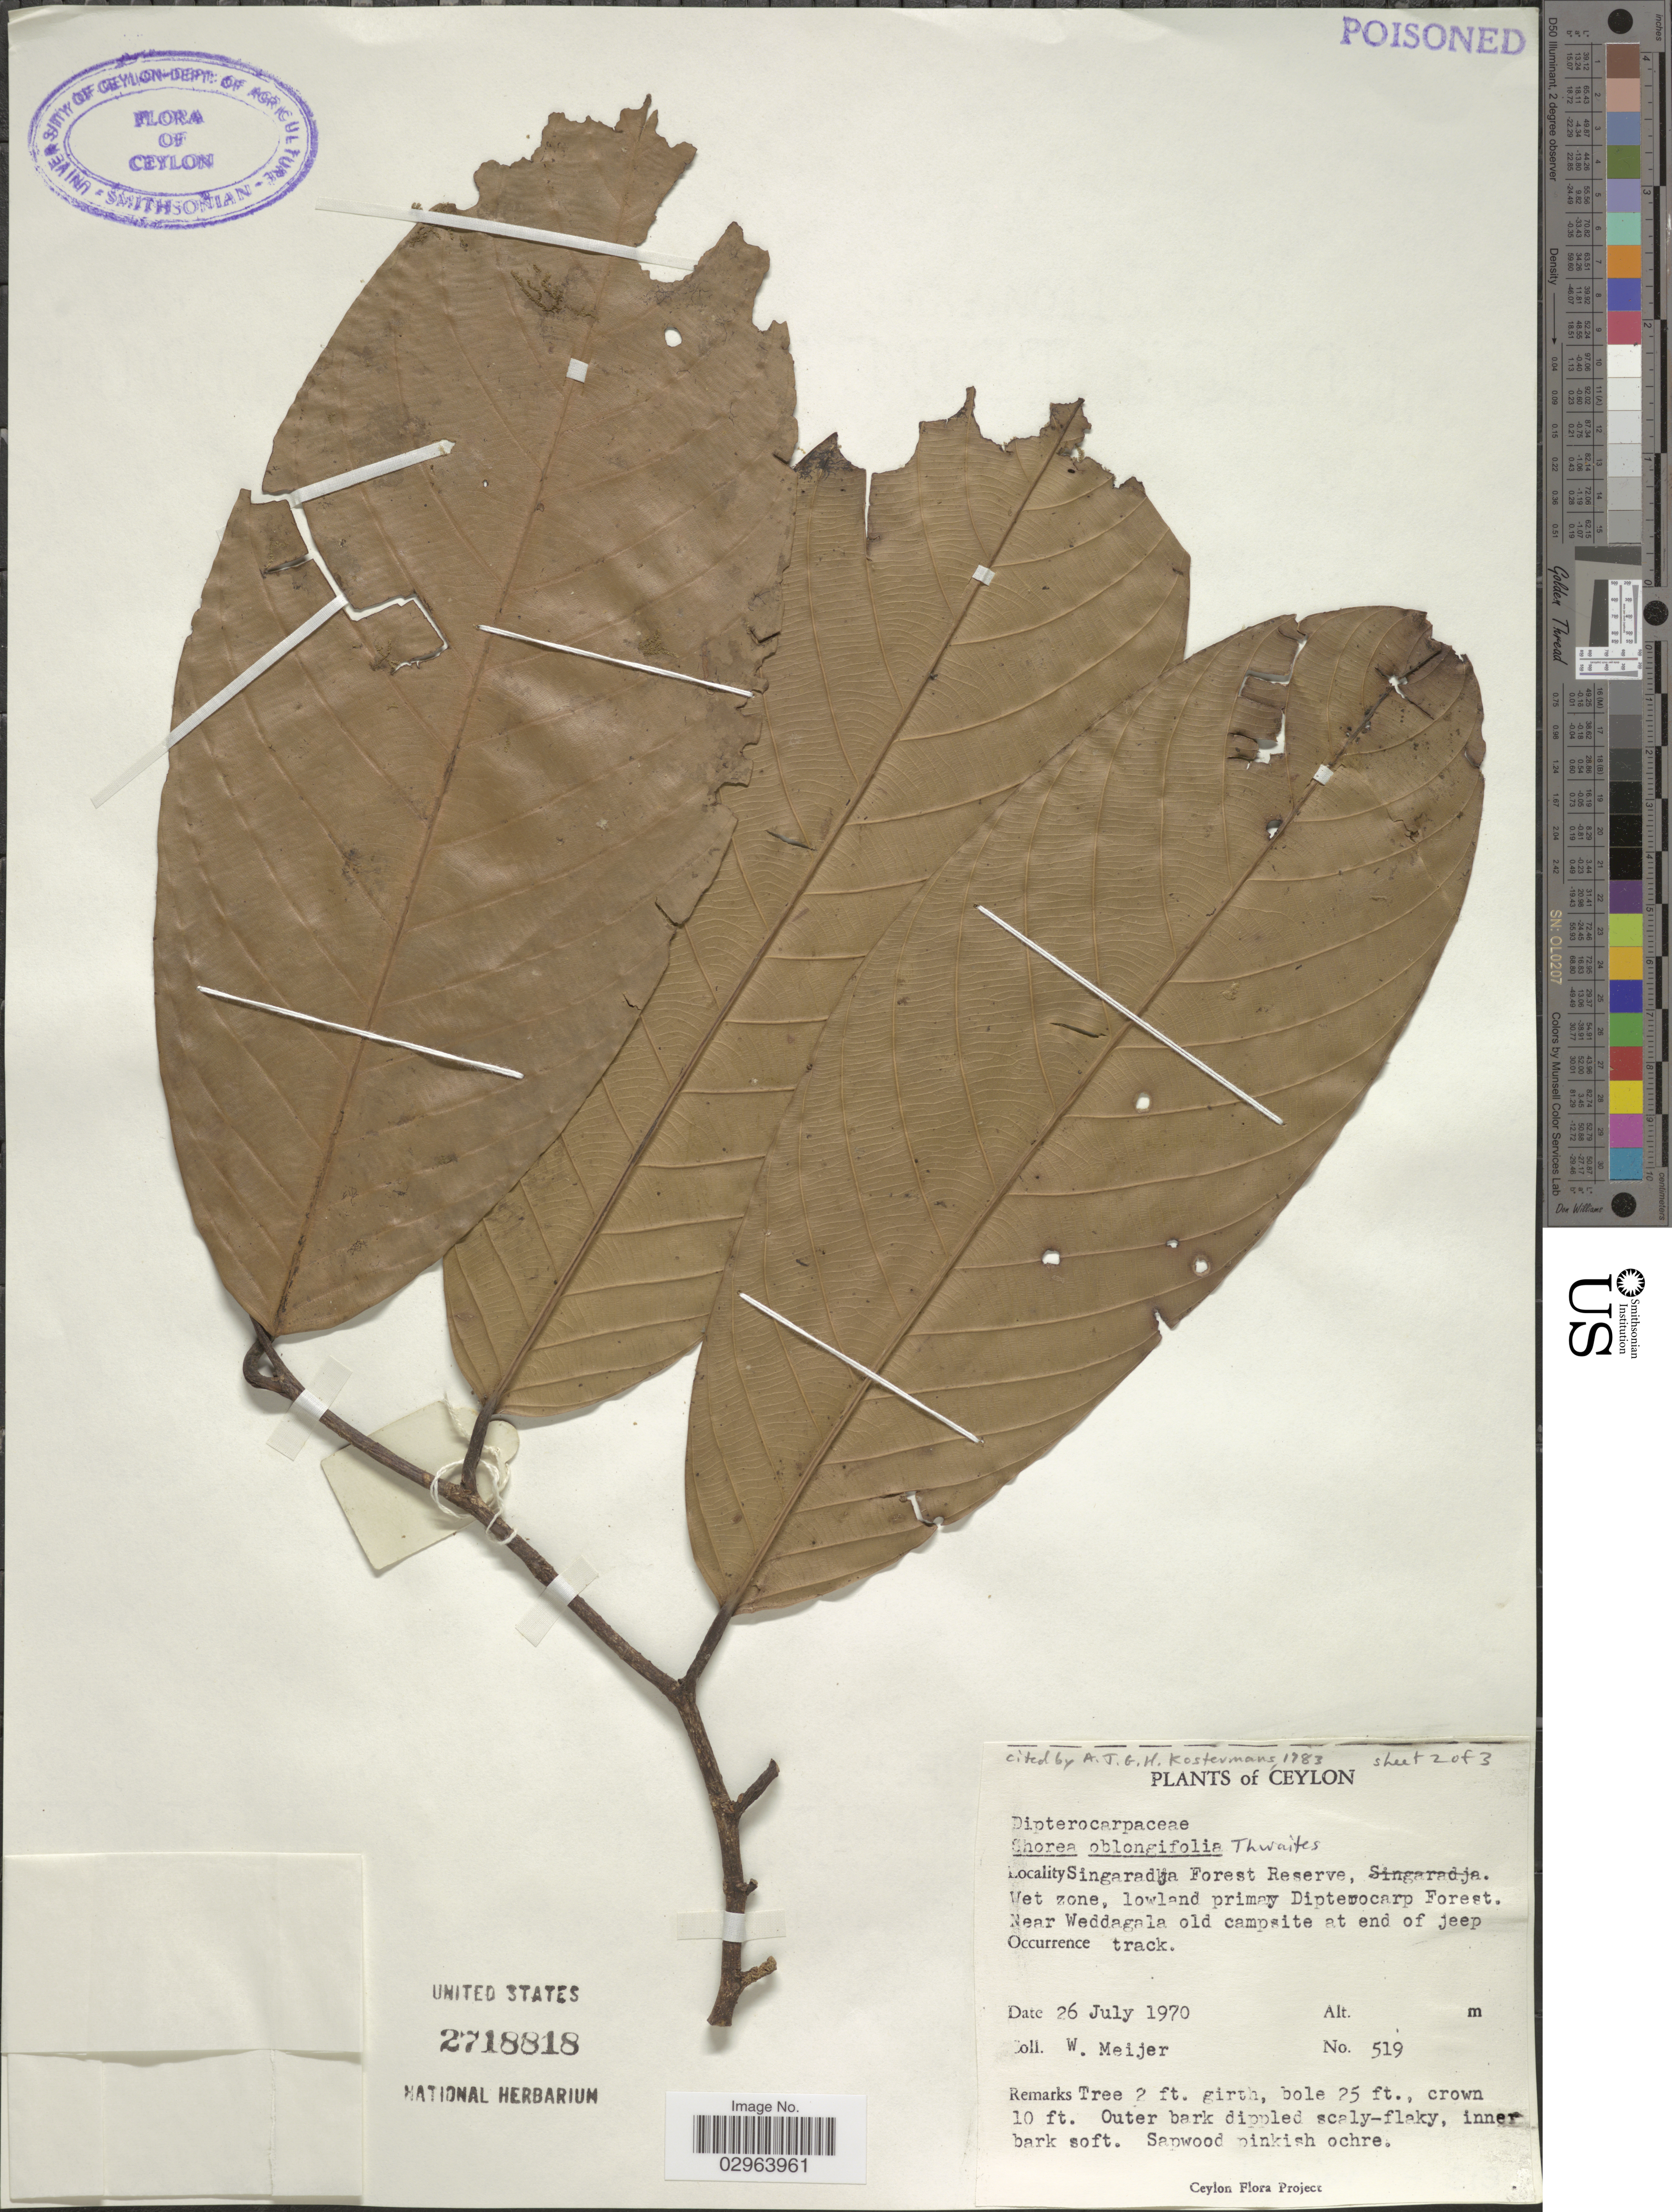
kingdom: Plantae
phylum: Tracheophyta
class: Magnoliopsida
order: Malvales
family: Dipterocarpaceae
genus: Shorea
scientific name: Shorea oblongifolia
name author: Thwaites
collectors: W. Meijer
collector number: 519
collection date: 1970-07-26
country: Sri Lanka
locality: Ceylon, Singaradja Forest Reserve, Wet zone, lowland primary Dipterocarp Forest. Near Weddagala old campsite at end of jeep track.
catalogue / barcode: US 2718818